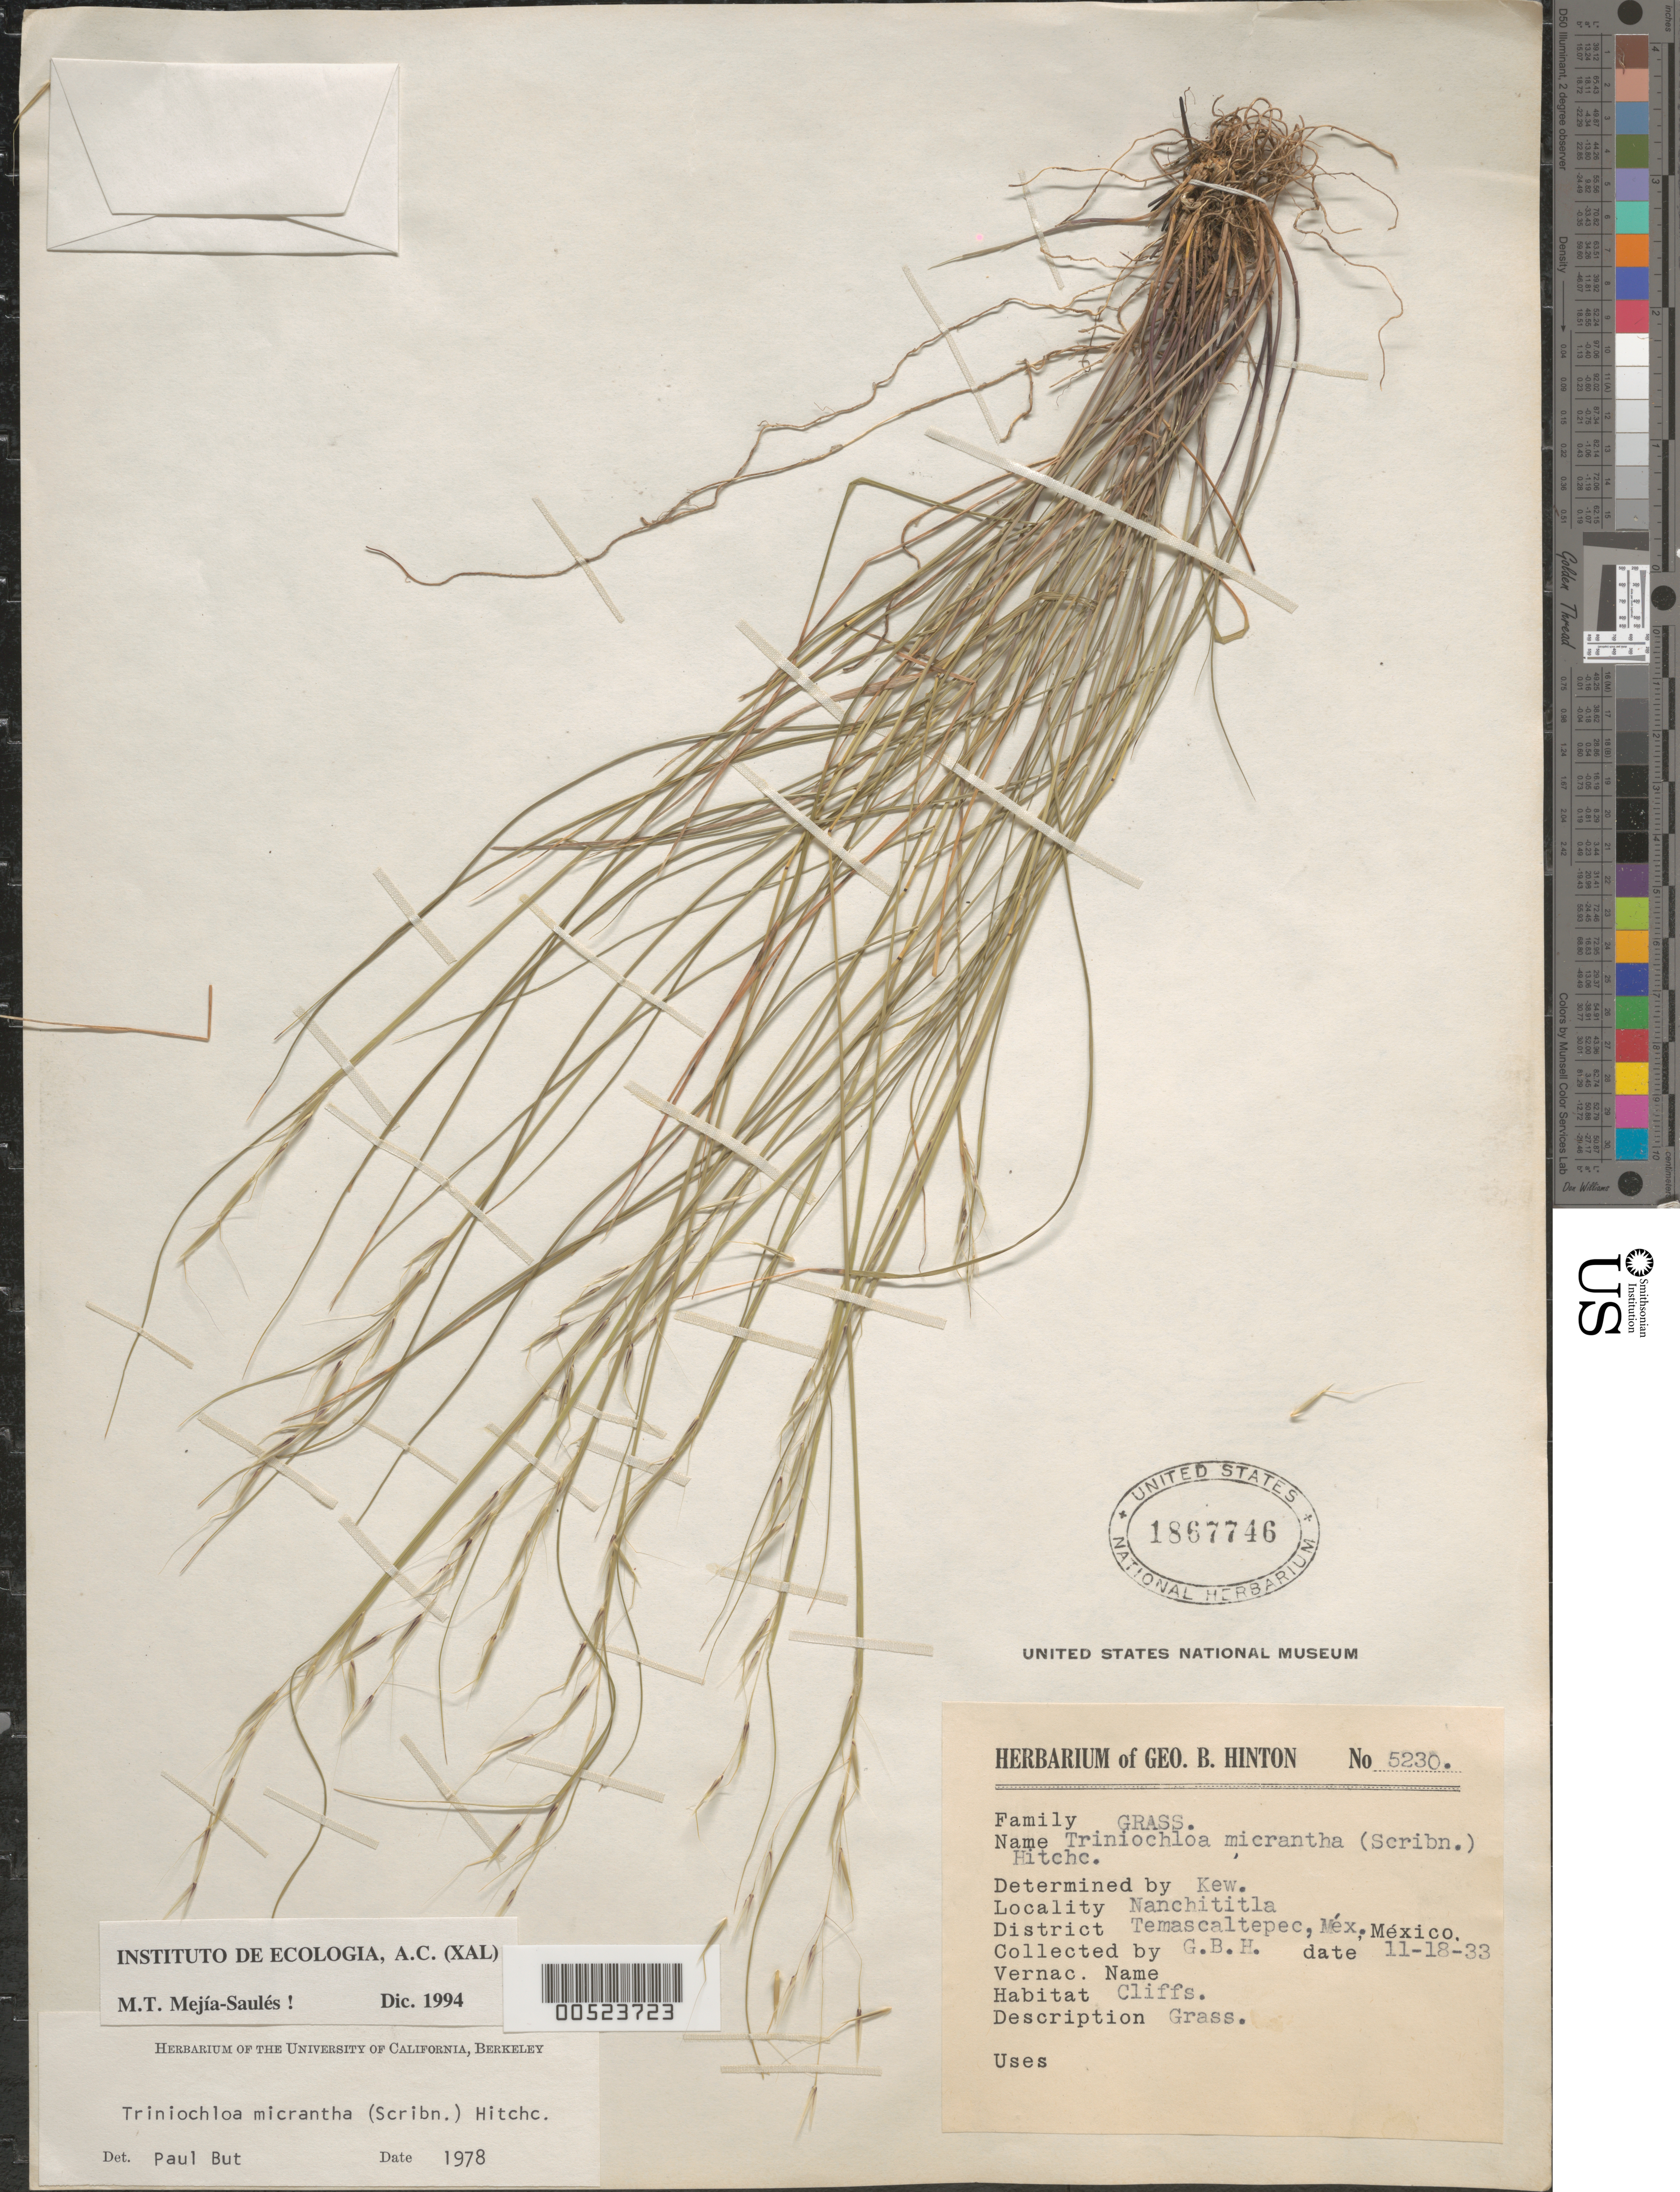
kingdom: Plantae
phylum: Tracheophyta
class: Liliopsida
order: Poales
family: Poaceae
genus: Triniochloa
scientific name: Triniochloa micrantha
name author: (Scribn.) Hitchc.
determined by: Mejía-Sauls, M. T.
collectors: G. B. H.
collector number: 5230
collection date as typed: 18 Nov 1933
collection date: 1933-11-18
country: Mexico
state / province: México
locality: Nanchititla, Temascaltepec Dist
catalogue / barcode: US 1867746